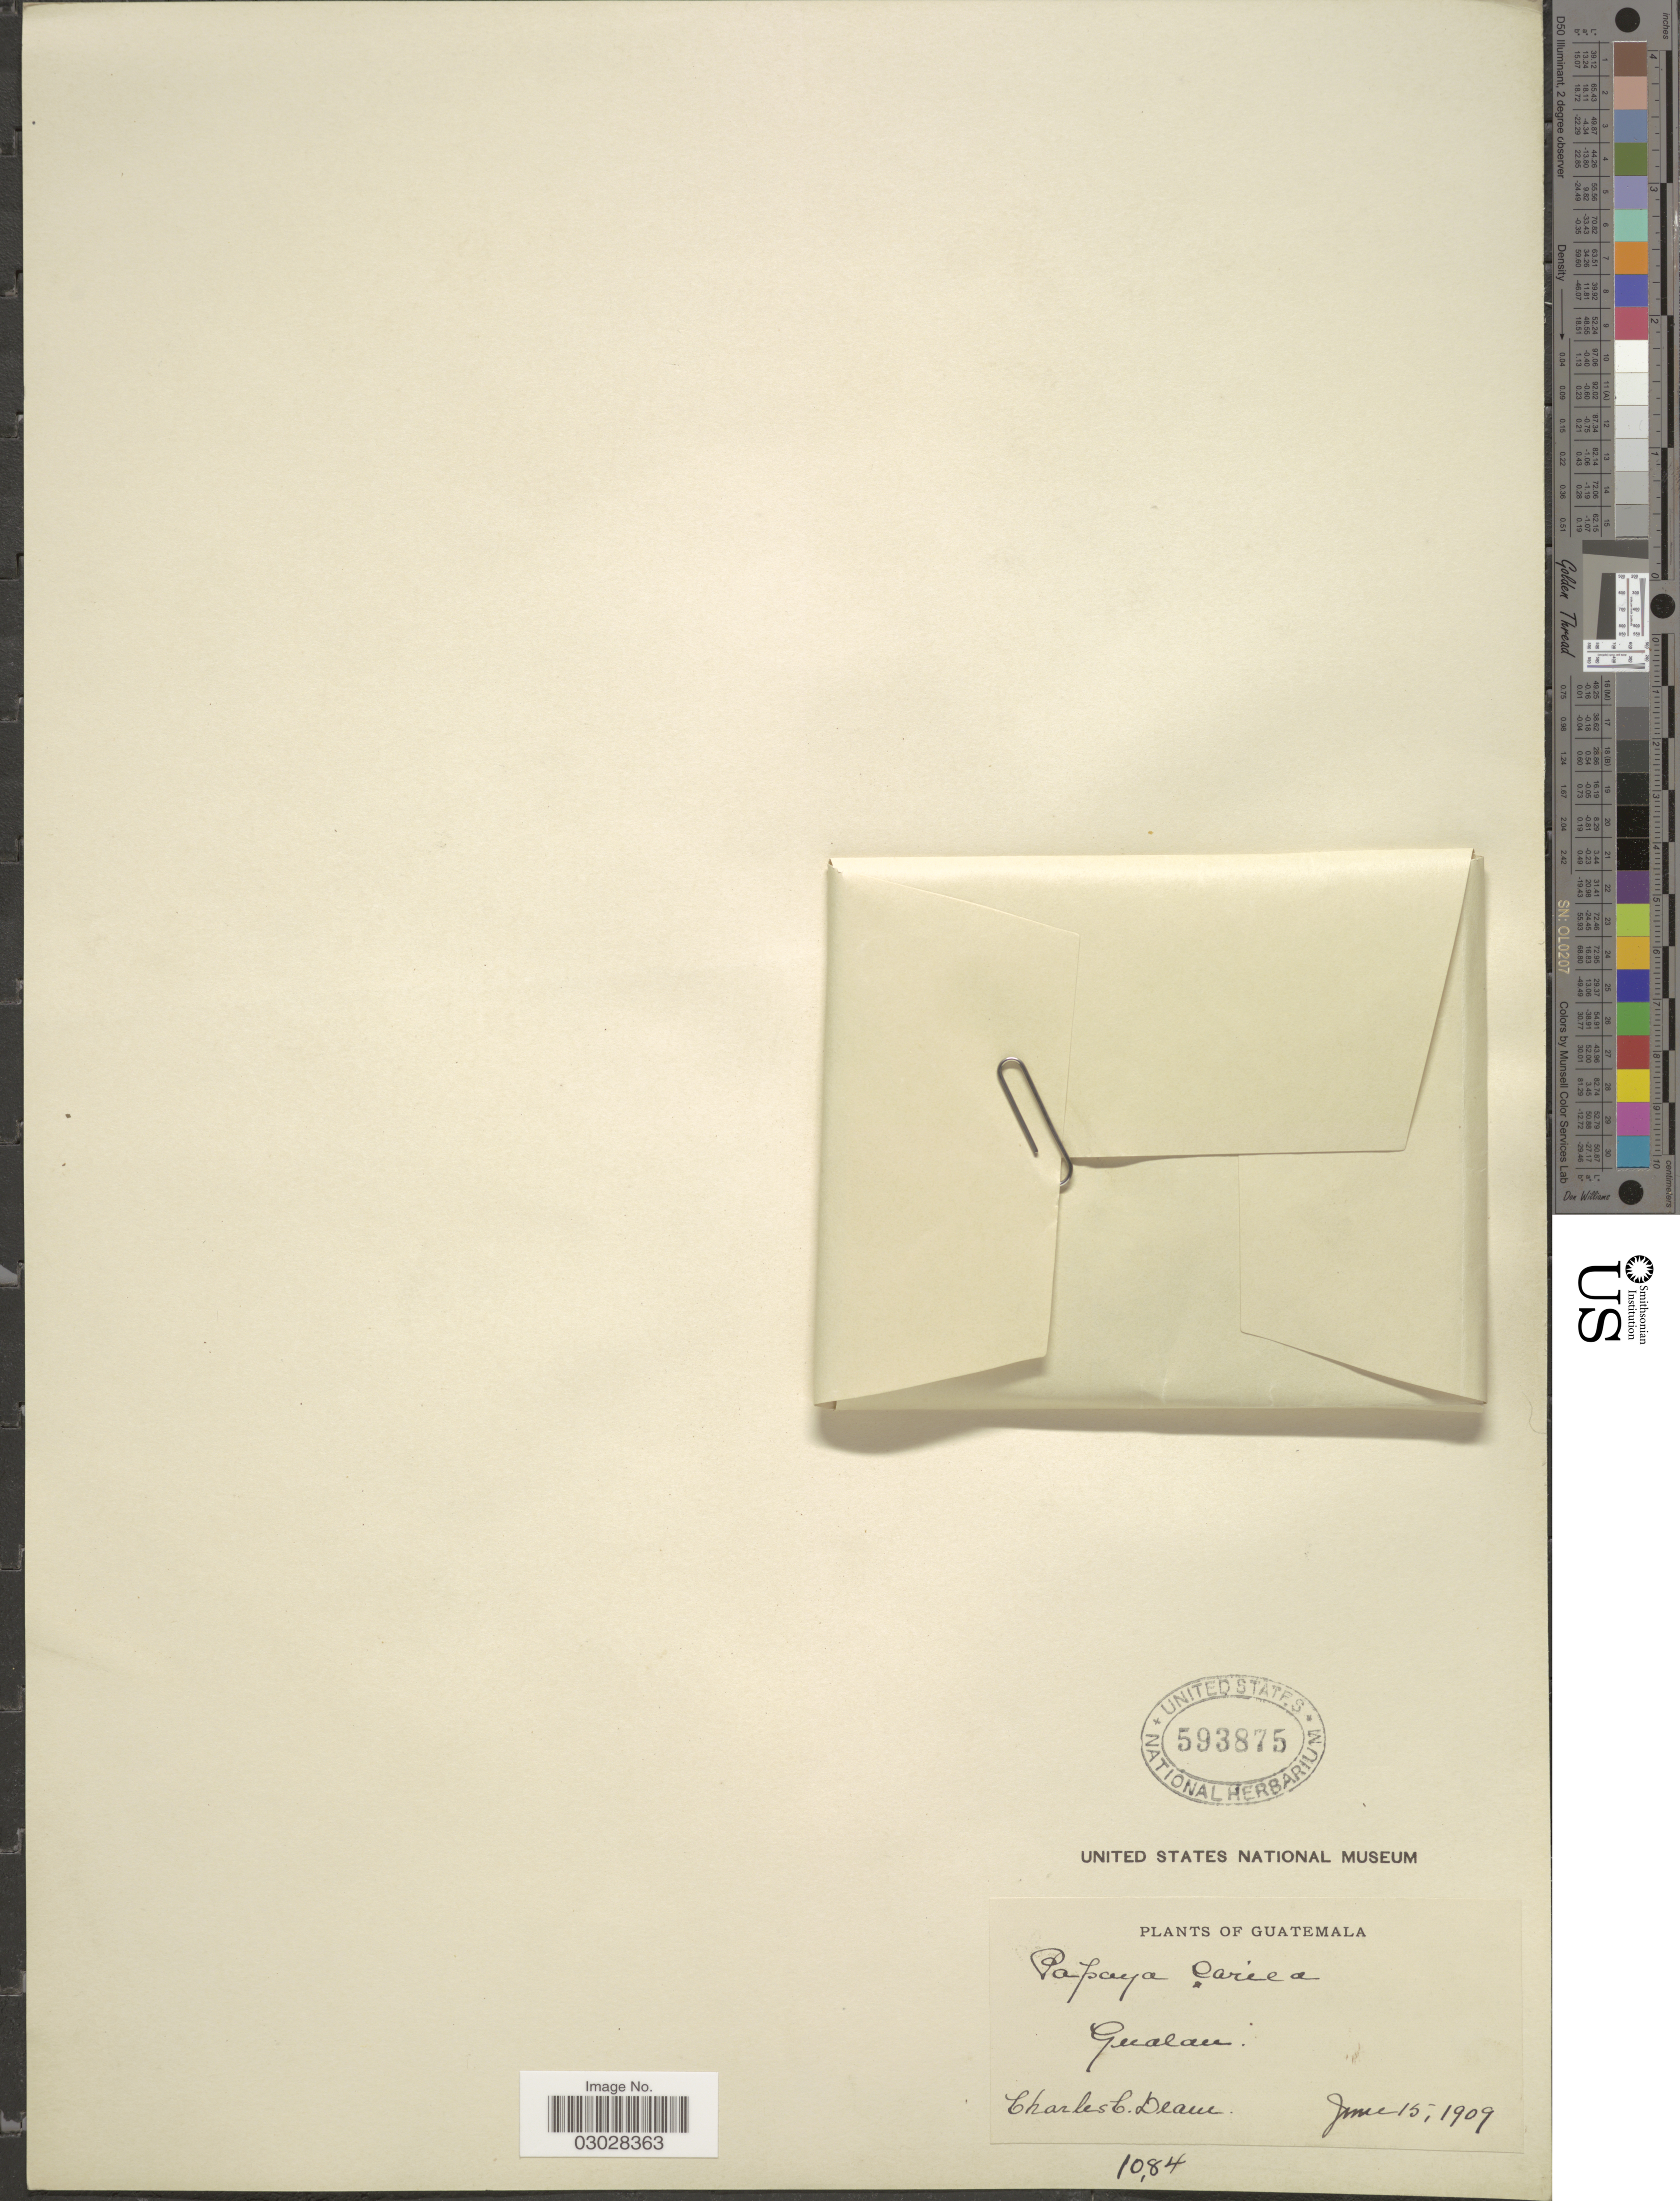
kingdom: Plantae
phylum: Tracheophyta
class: Magnoliopsida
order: Brassicales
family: Caricaceae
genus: Carica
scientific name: Carica papaya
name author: L.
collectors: C. C. Deam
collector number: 1084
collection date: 1909-06-15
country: Guatemala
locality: Gualan.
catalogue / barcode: US 593875